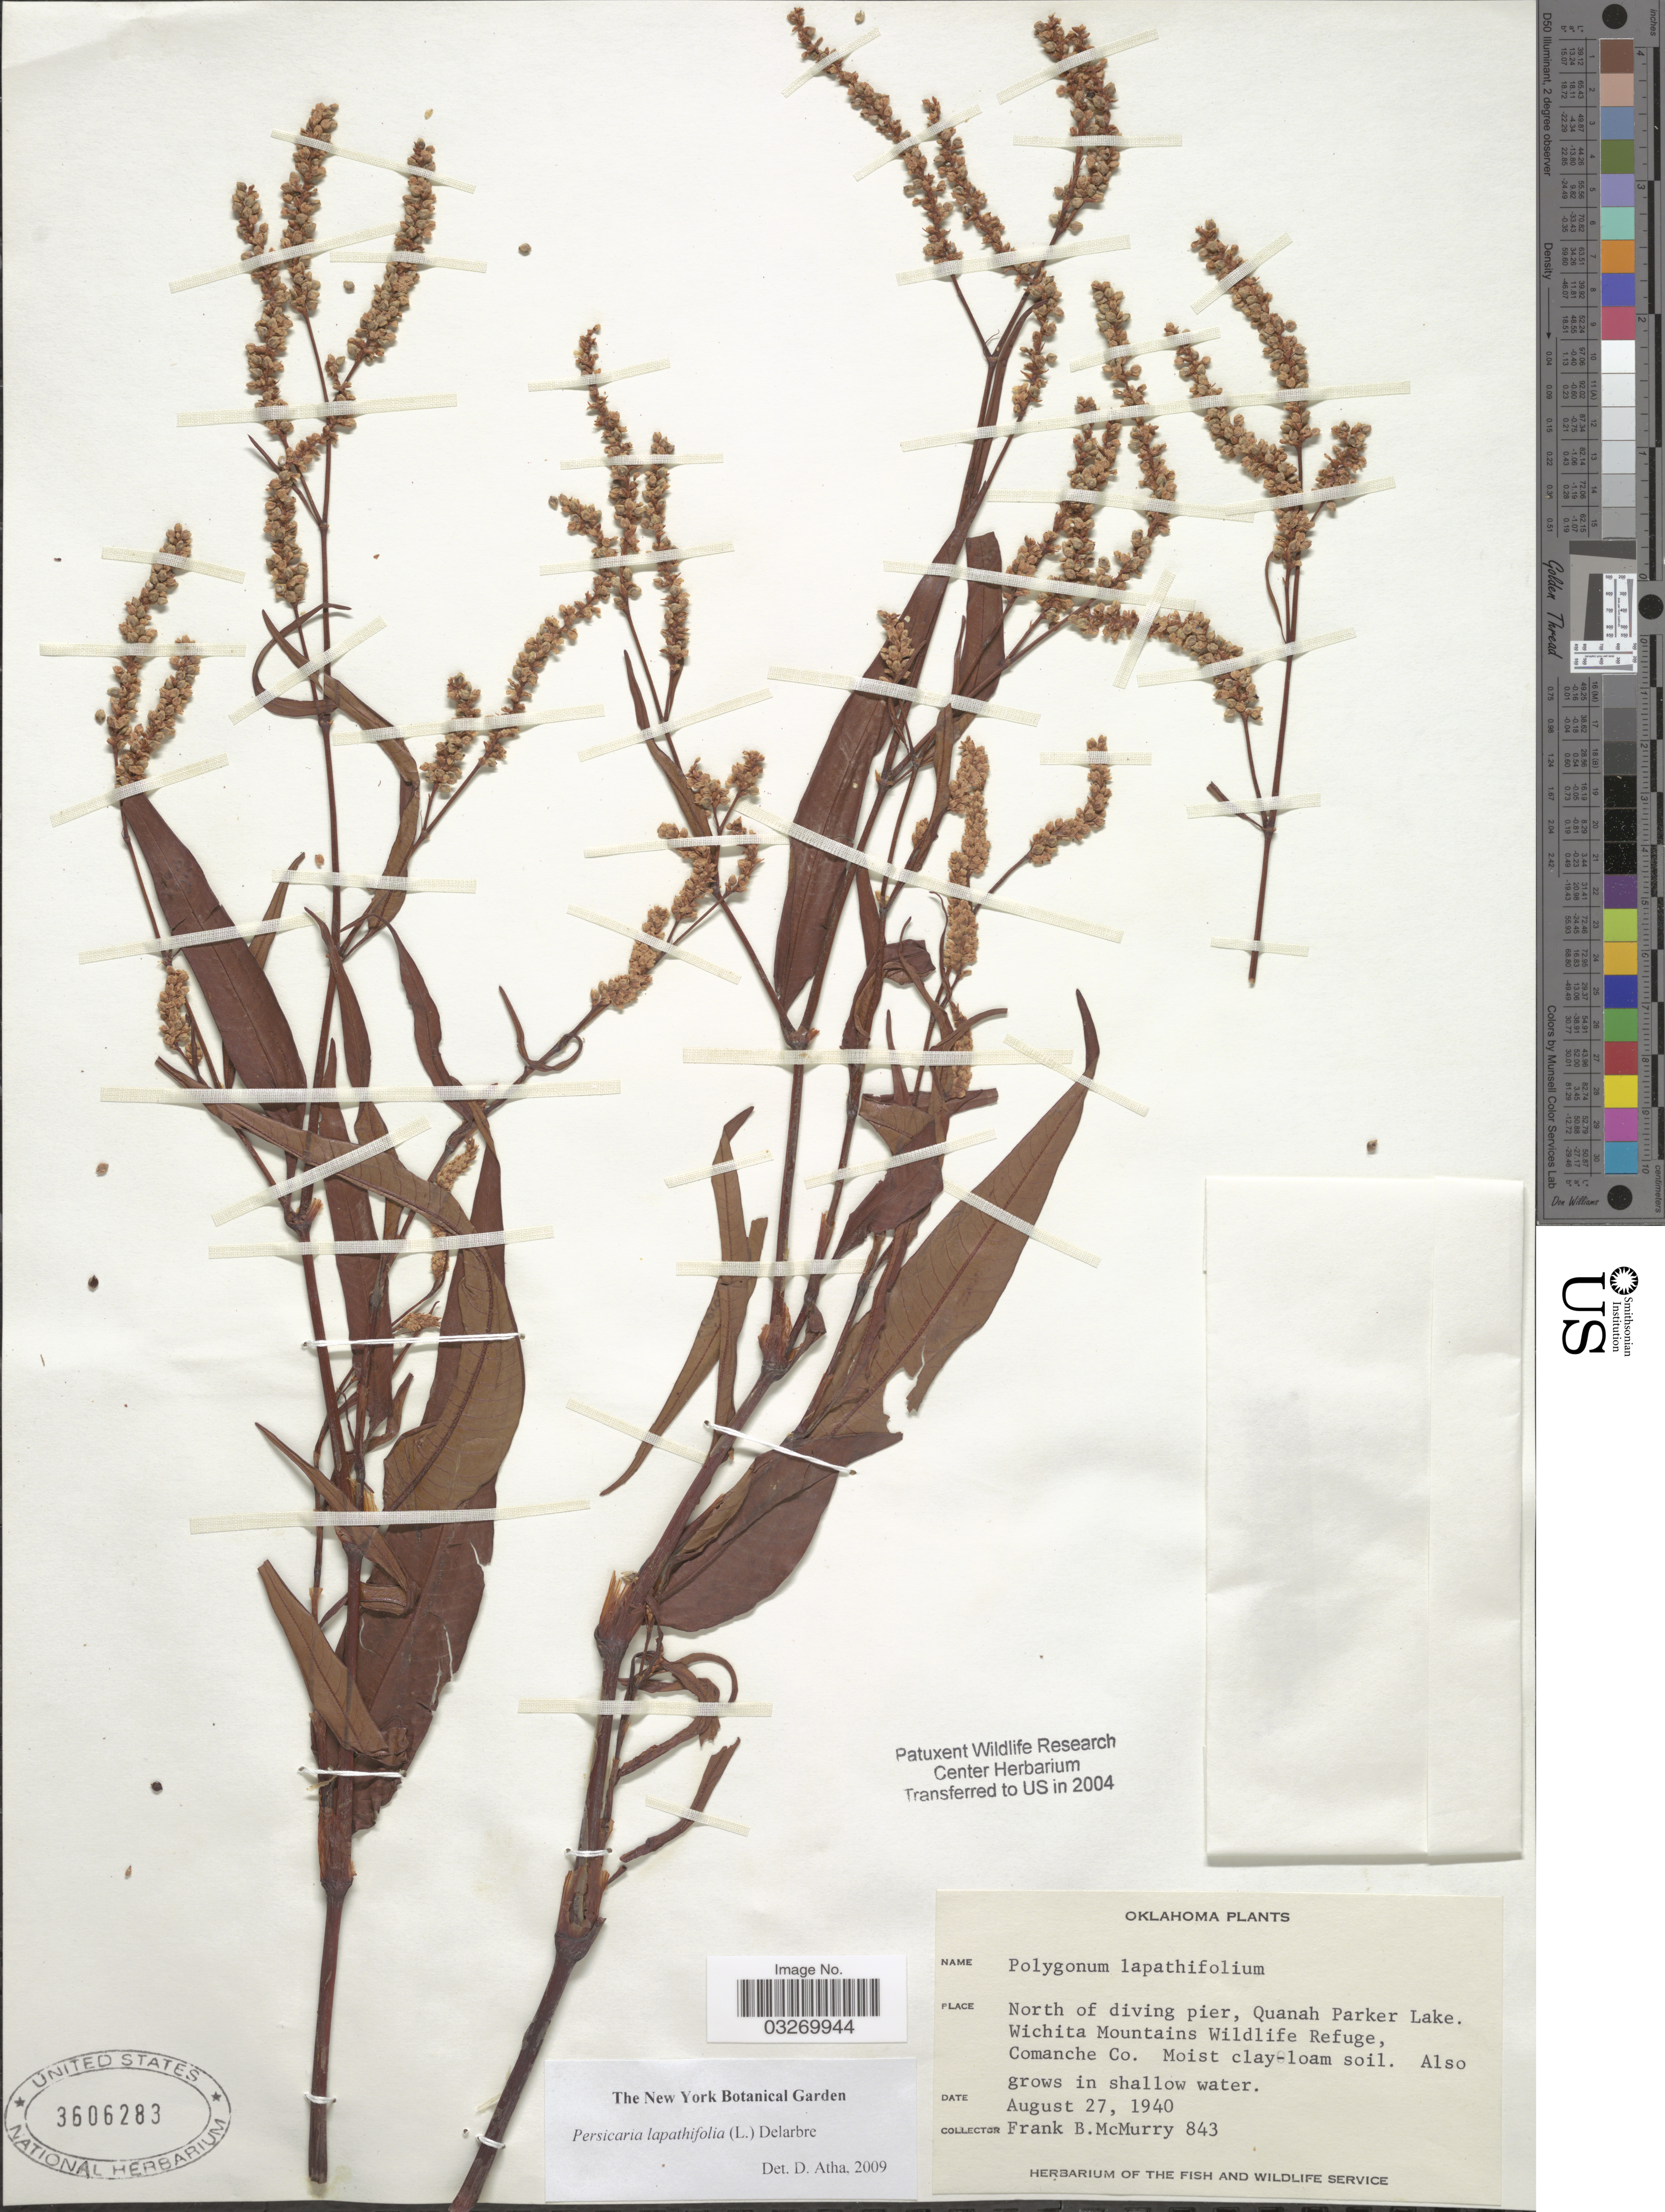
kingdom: Plantae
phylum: Tracheophyta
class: Magnoliopsida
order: Caryophyllales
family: Polygonaceae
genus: Persicaria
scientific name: Persicaria lapathifolia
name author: (L.) Delarbre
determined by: Atha, D. E.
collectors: F. B. McMurry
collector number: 843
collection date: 1940-08-27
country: United States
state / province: Oklahoma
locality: North of diving pier, Quanah Parker Lake. Wichita Mountains Wildlife Refuge, Comanche Co.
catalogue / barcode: US 3606283